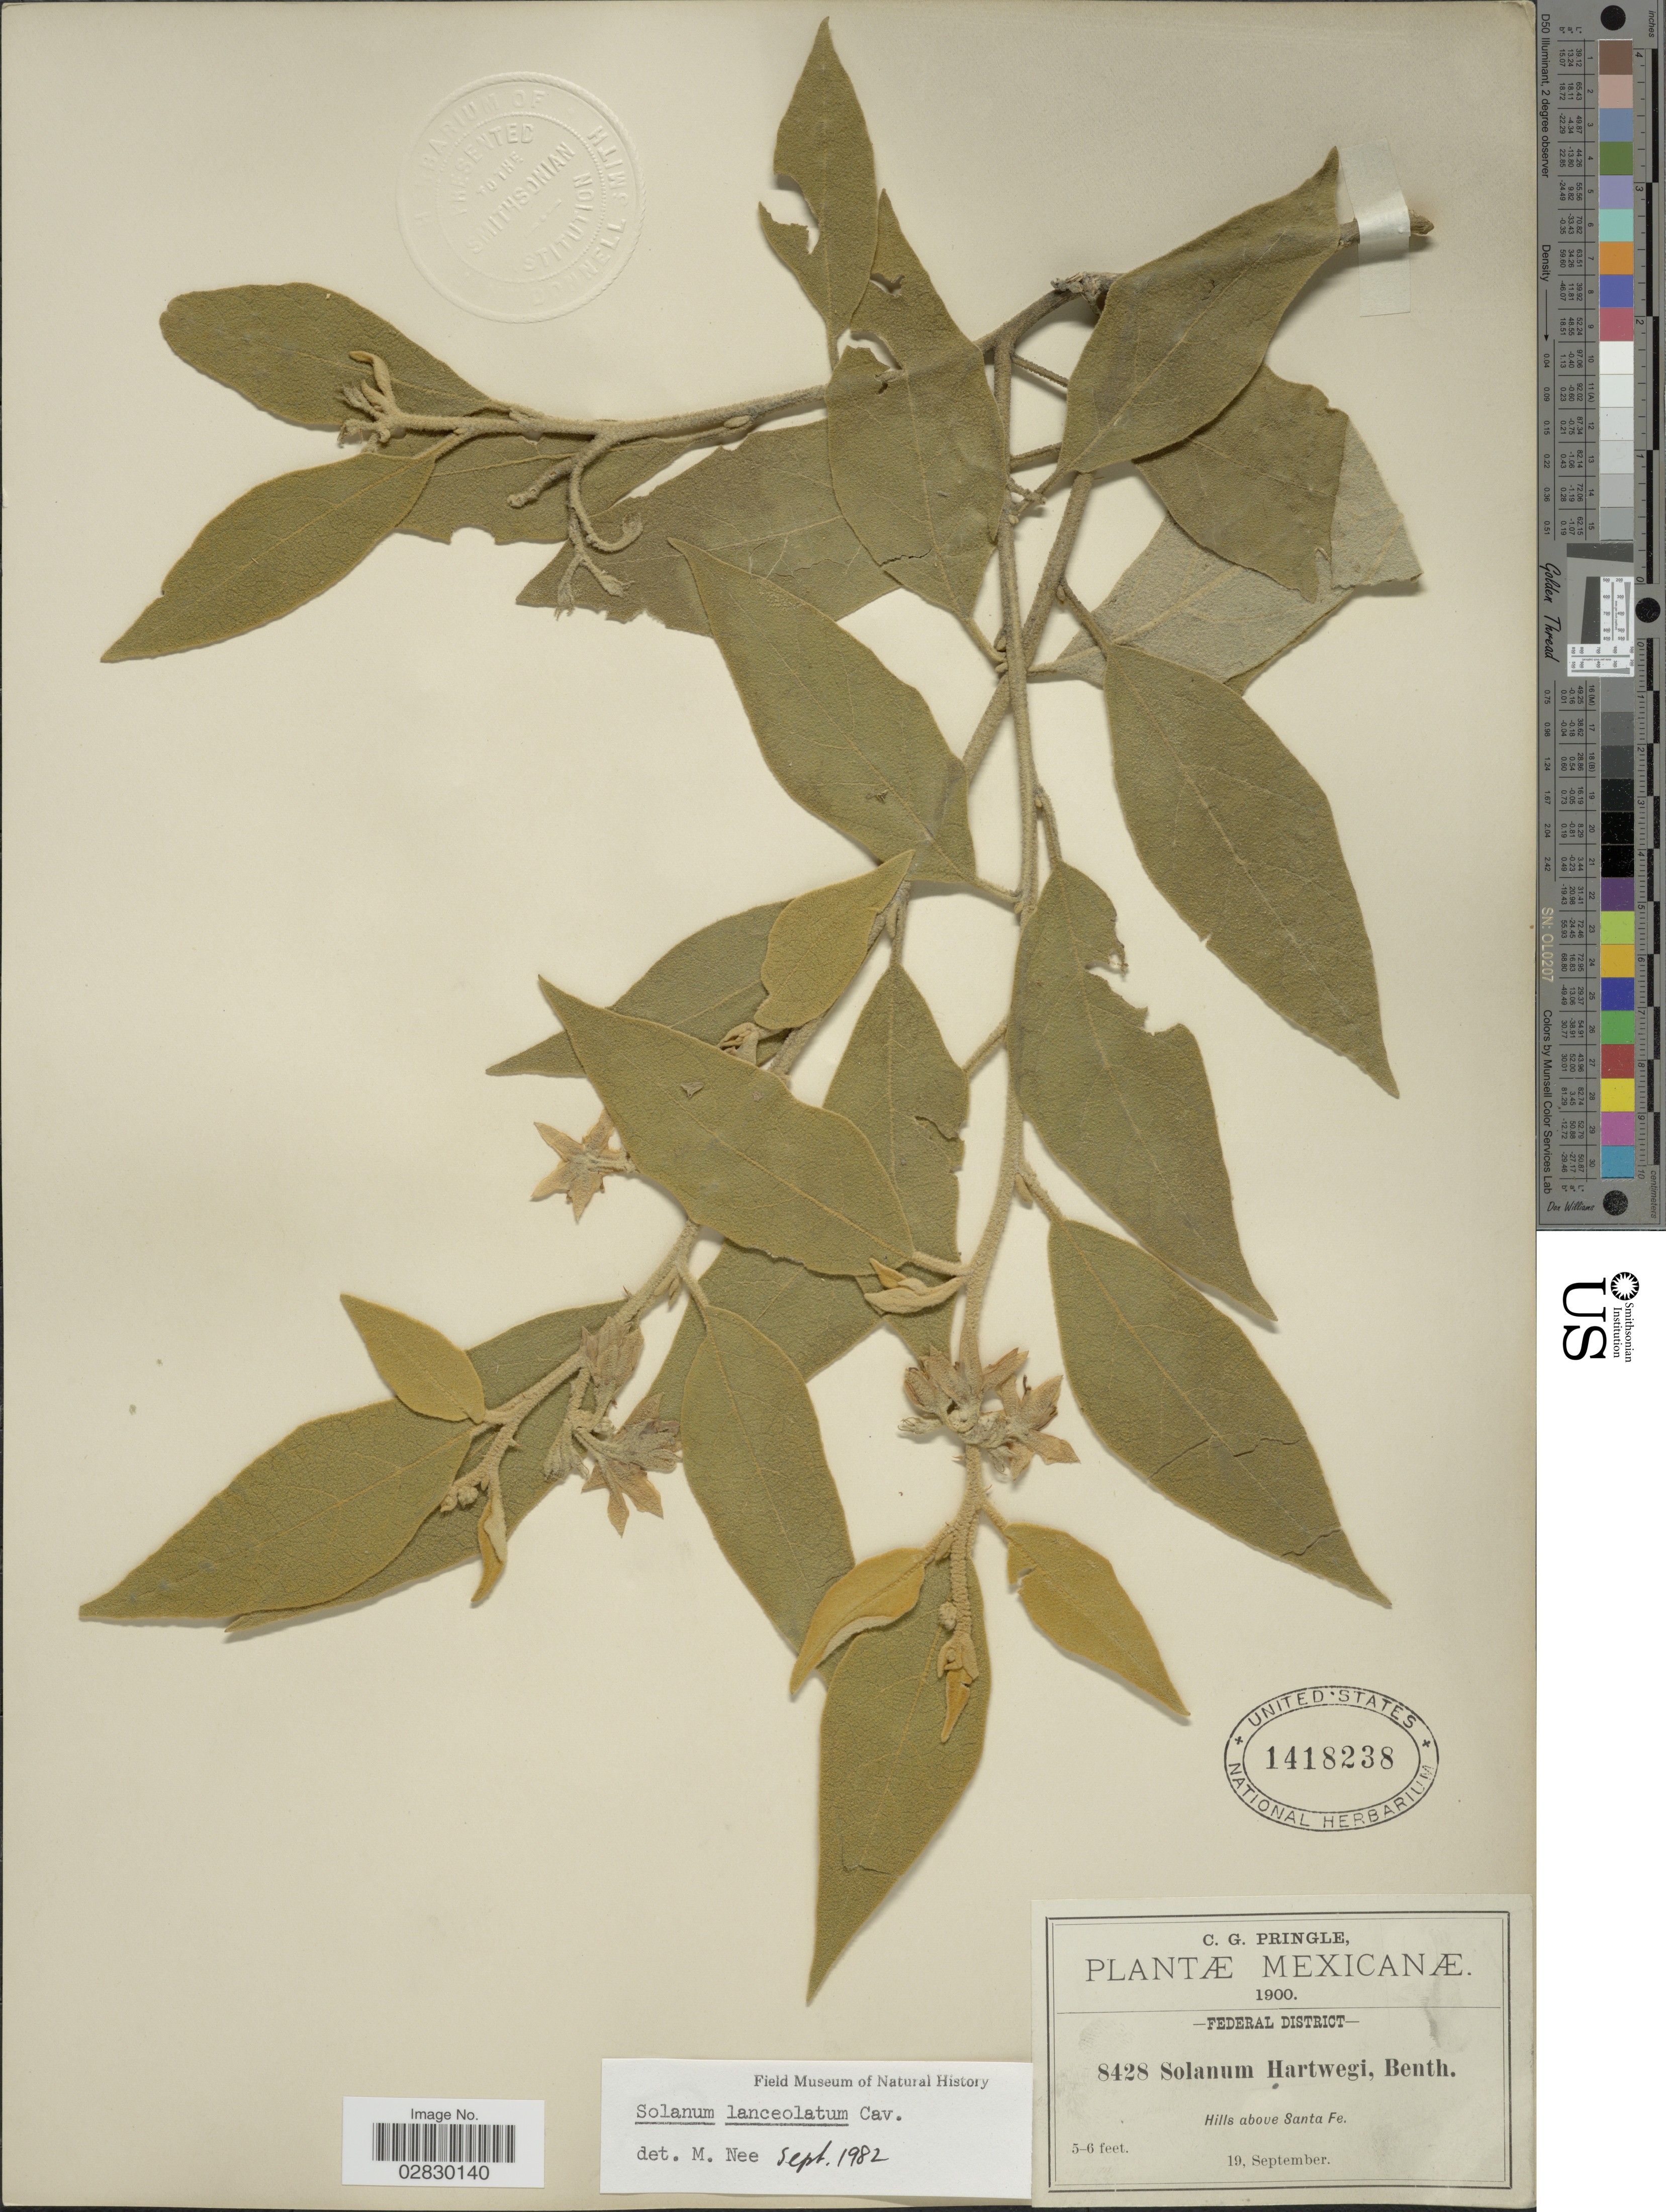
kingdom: Plantae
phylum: Tracheophyta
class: Magnoliopsida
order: Solanales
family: Solanaceae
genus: Solanum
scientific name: Solanum lanceolatum Berthault, nom. illeg.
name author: Berthault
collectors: C. G. Pringle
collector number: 8428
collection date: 1900-09-19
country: Mexico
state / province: Distrito Federal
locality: Federal District, Hills above Santa Fe.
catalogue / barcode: US 1418238